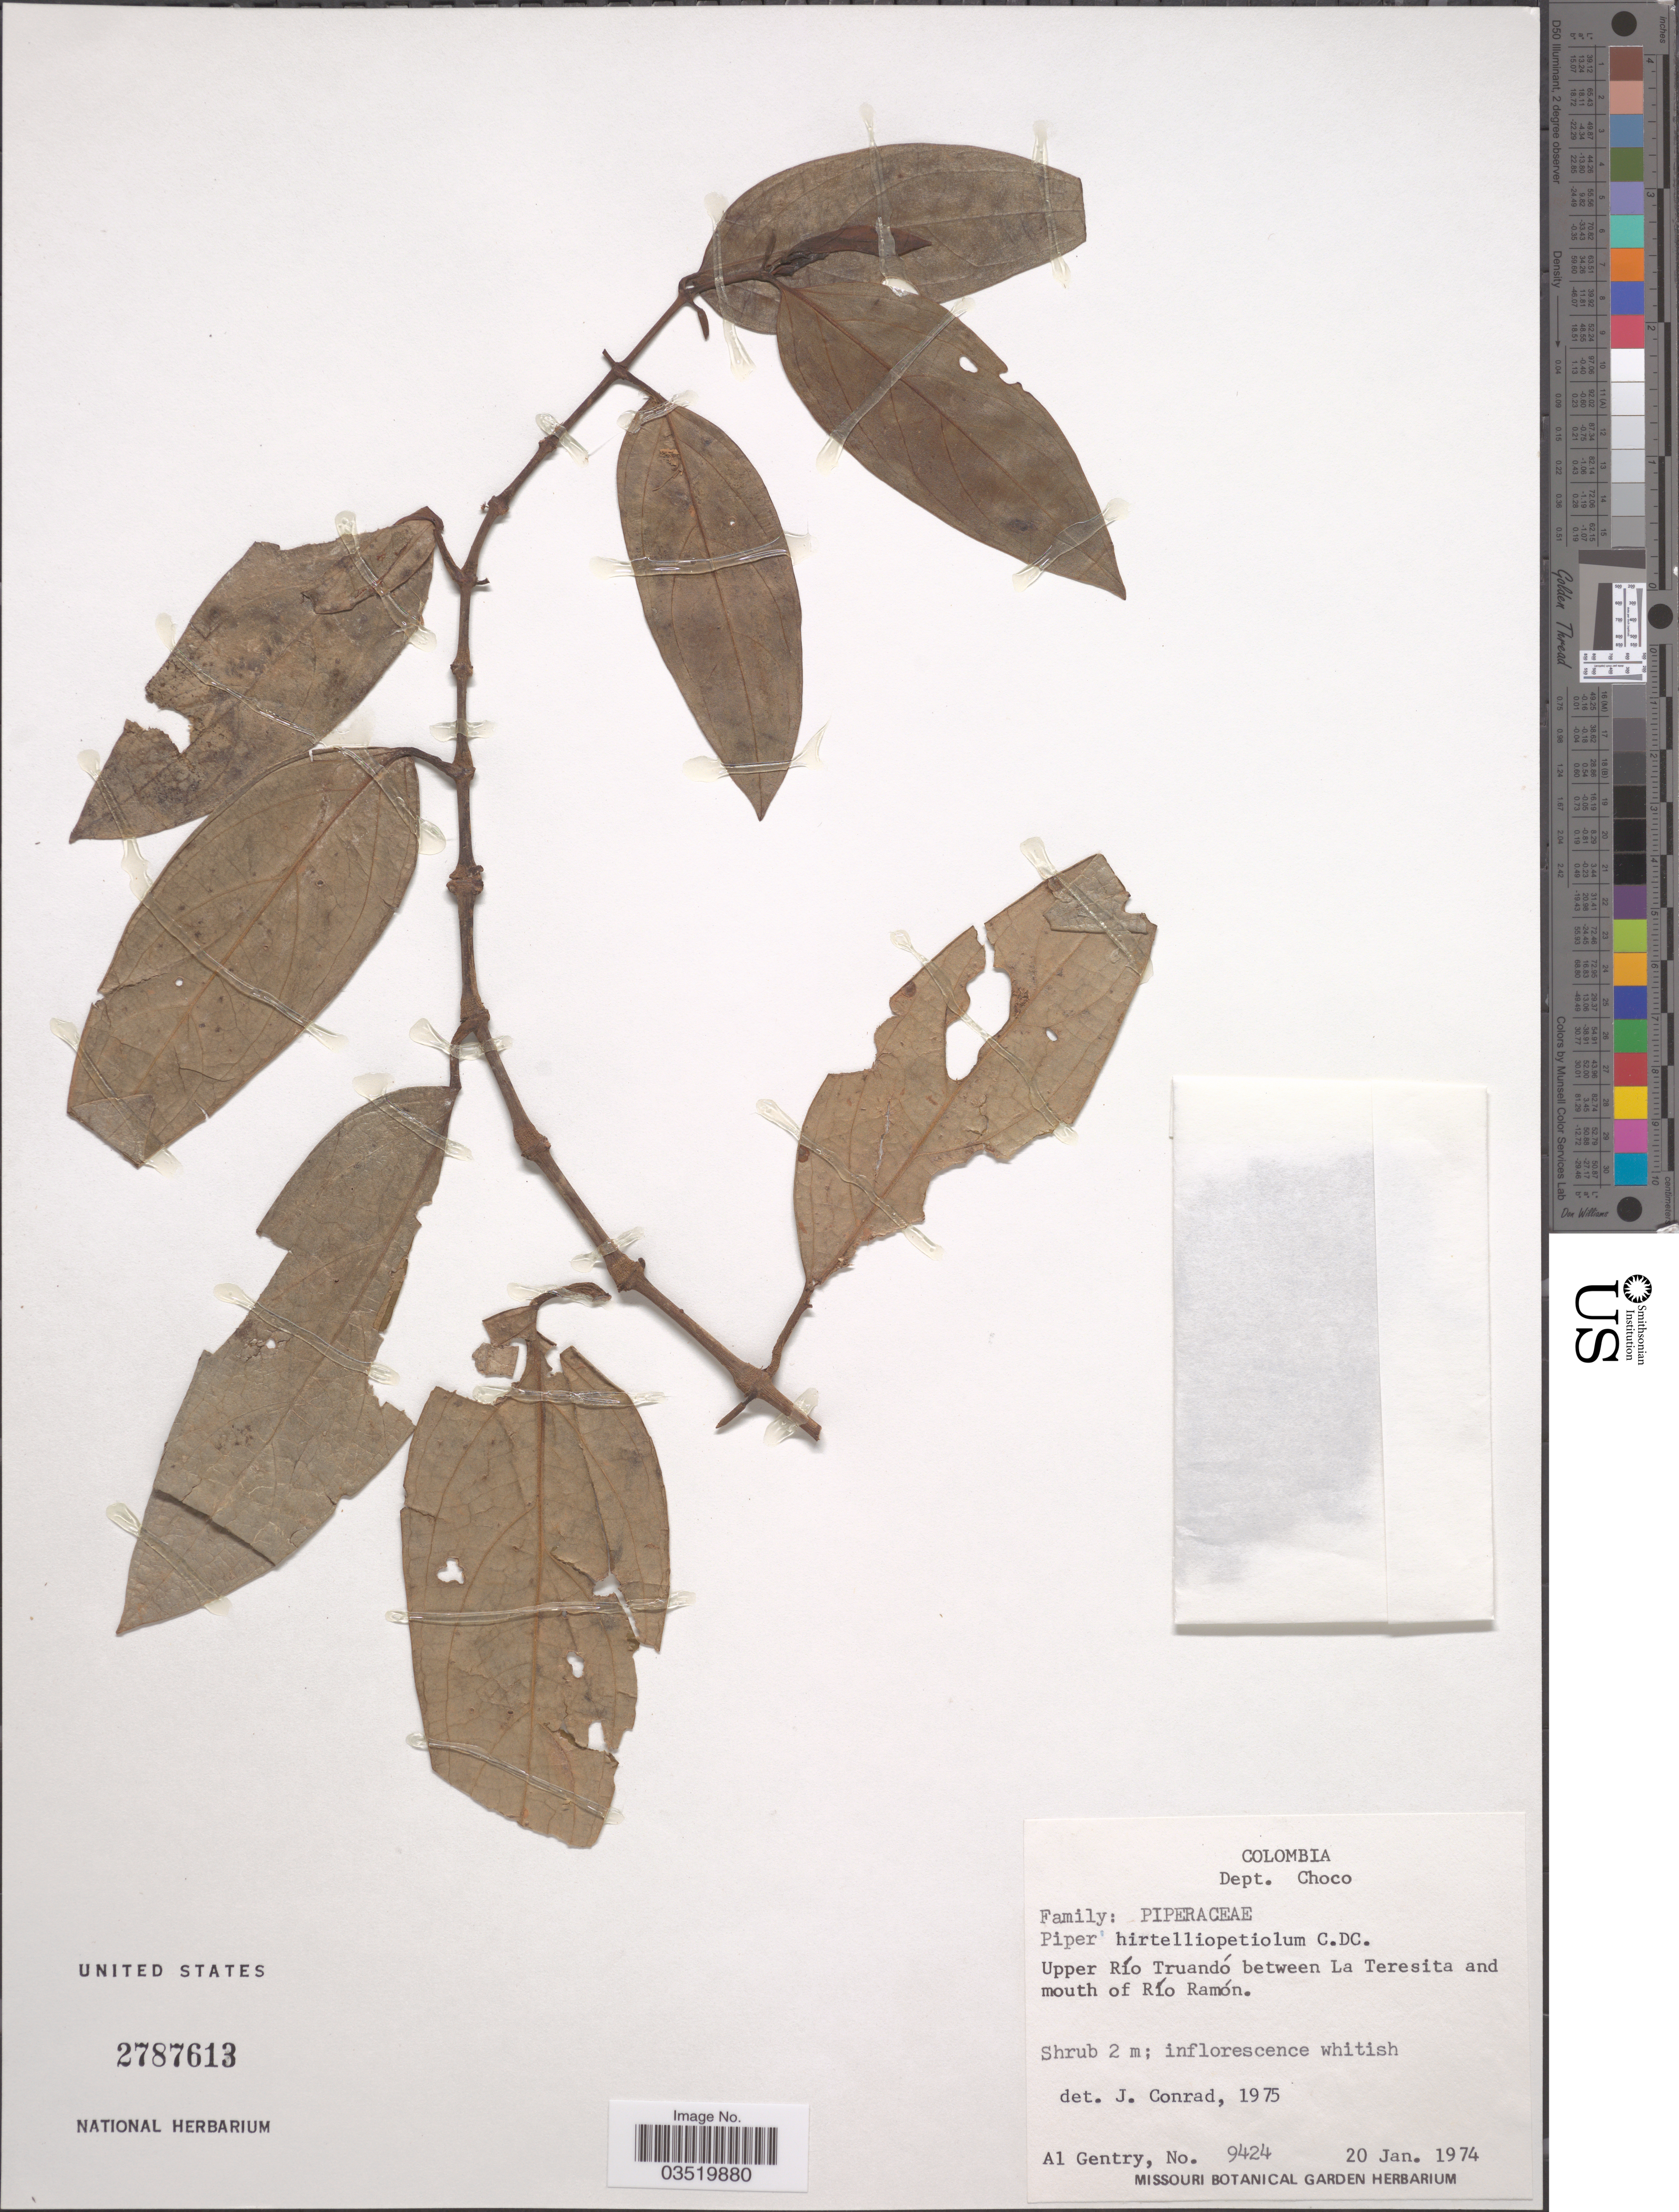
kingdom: Plantae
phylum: Tracheophyta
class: Magnoliopsida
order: Piperales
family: Piperaceae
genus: Piper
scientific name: Piper hirtellipetiolum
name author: C. DC.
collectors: A. H. Gentry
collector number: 9424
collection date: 1974-01-20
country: Colombia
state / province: Chocó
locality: Dept. Choco. Upper Río Truandó between La Teresita and mouth of Río Ramón.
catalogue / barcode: US 2787613